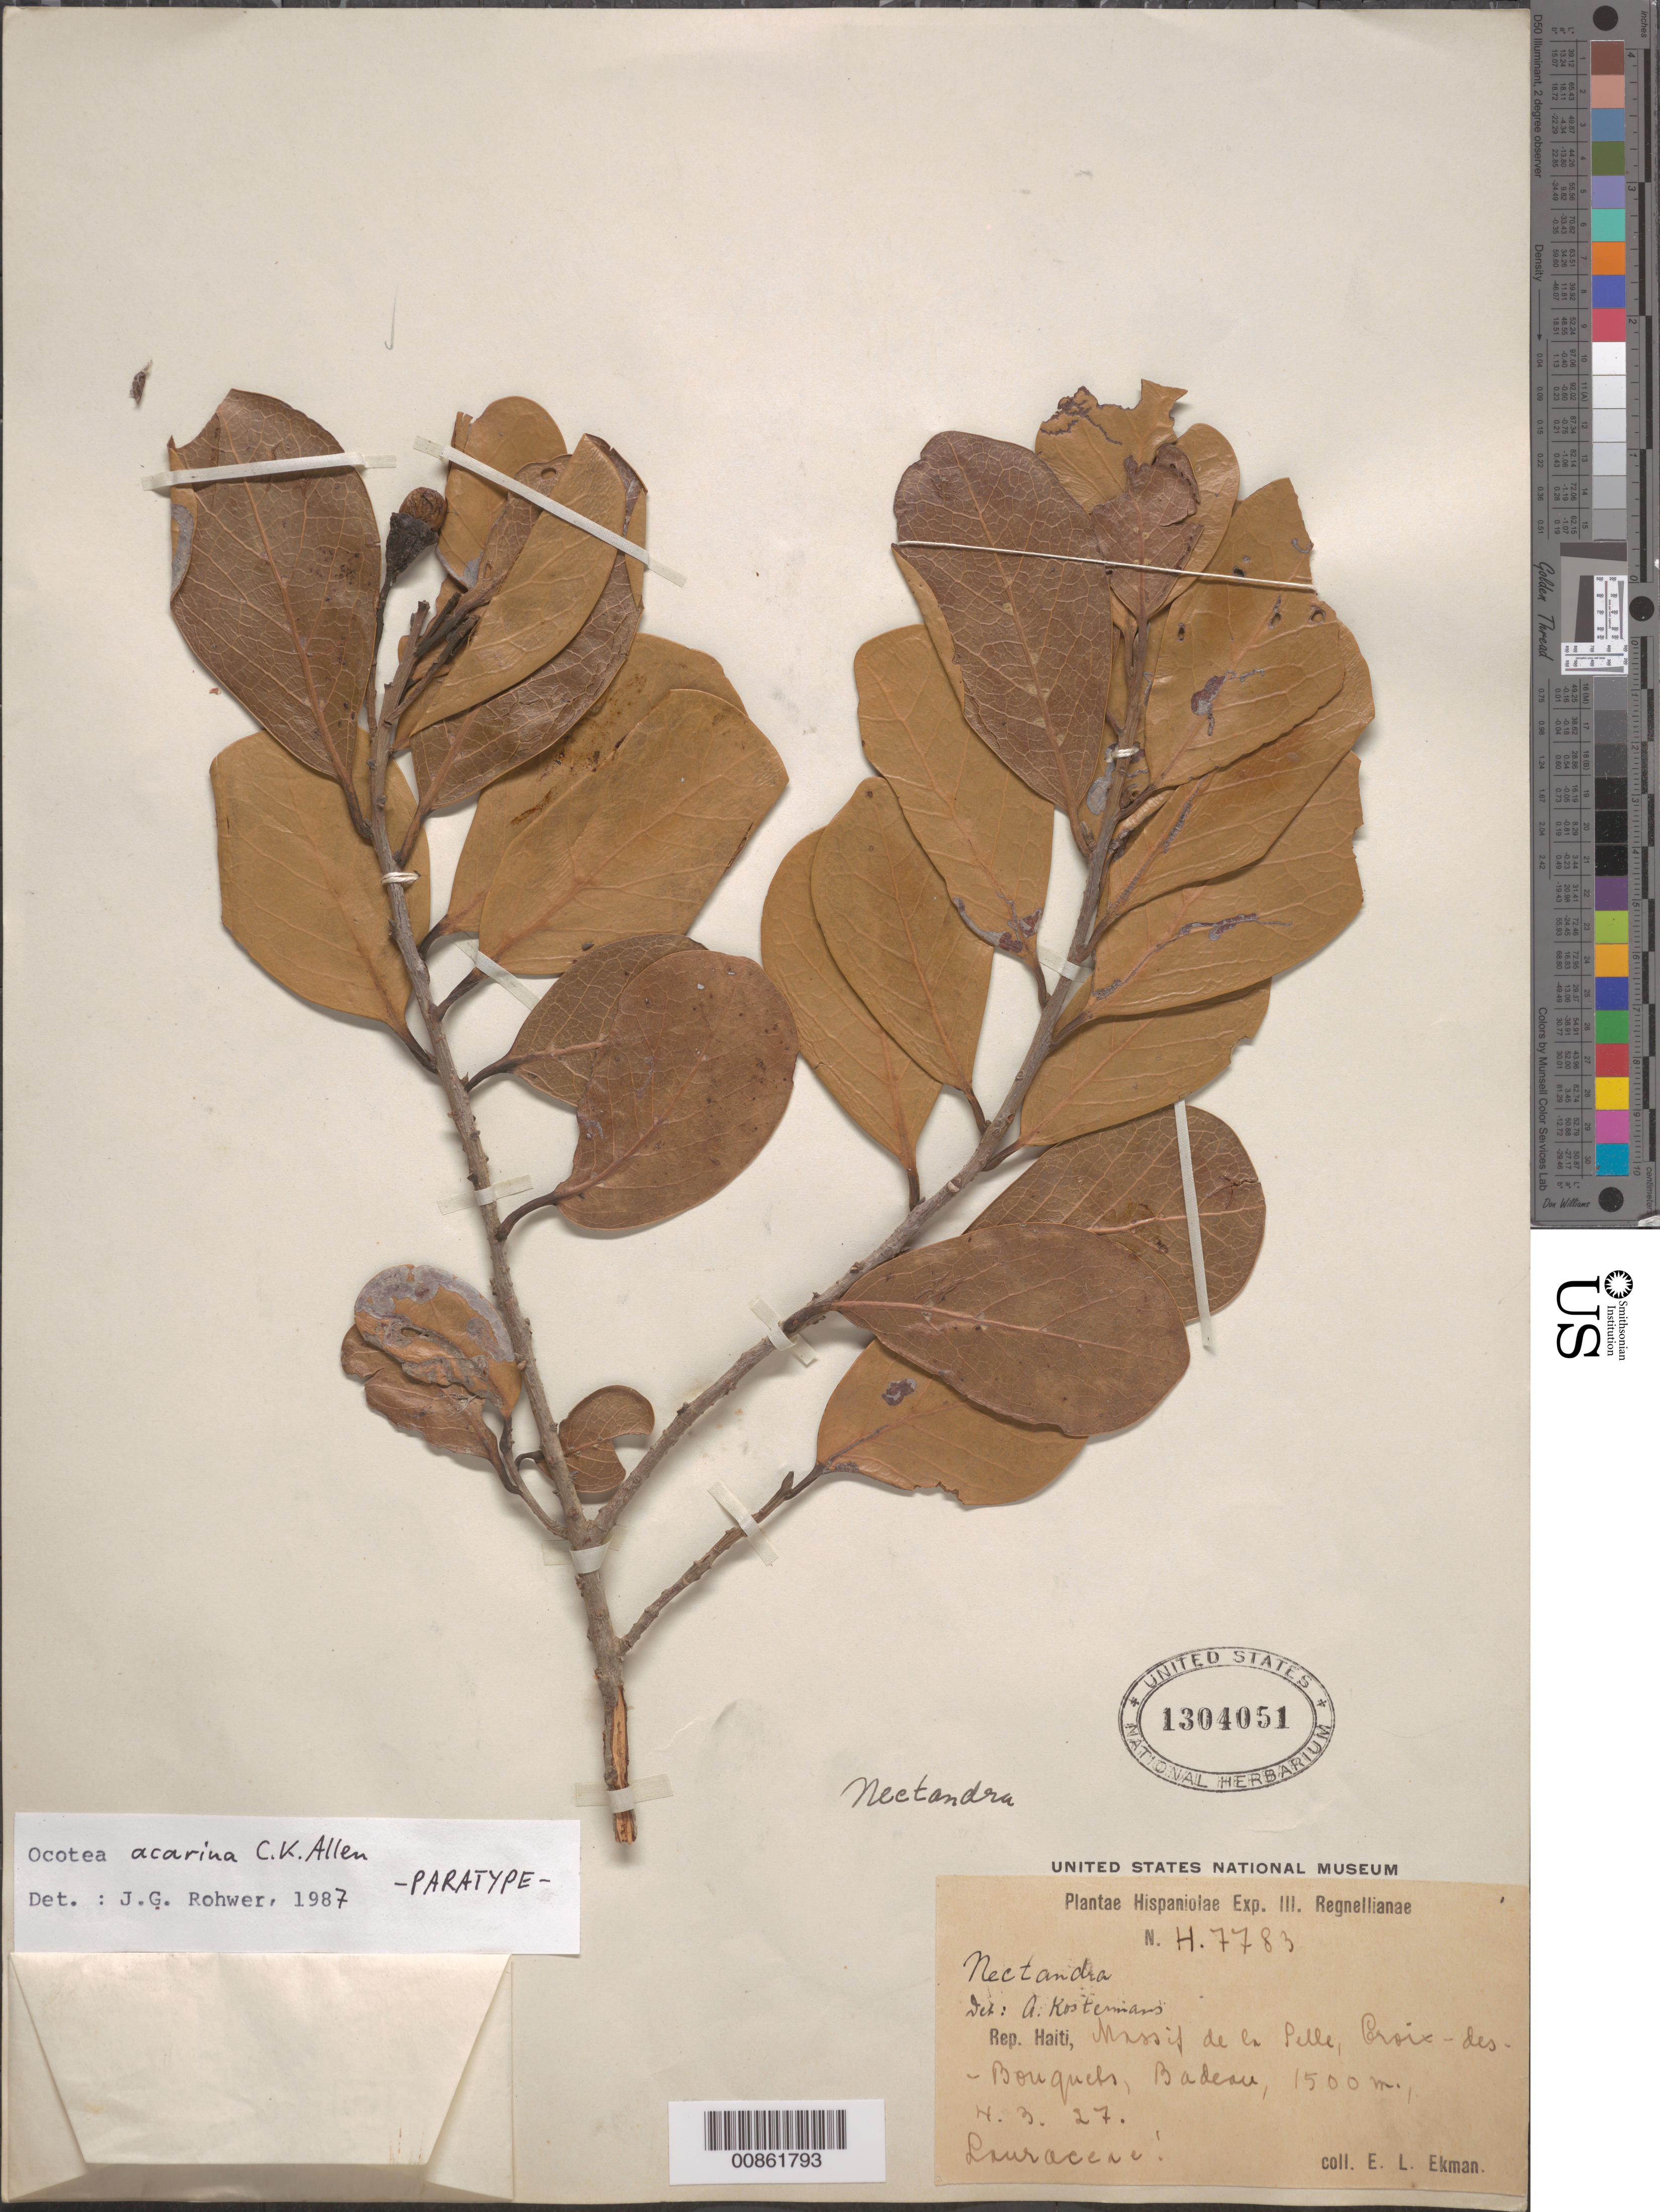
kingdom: Plantae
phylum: Tracheophyta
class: Magnoliopsida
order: Laurales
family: Lauraceae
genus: Ocotea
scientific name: Ocotea acarina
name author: C.K. Allen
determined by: Rohwer, J. G.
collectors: E. L. Ekman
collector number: H 7783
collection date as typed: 04 Mar 1927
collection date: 1927-03-04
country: Haiti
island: Hispaniola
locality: Massif de la Selle, Croix des Bouquets, Badeau.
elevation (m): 1500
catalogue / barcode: US 1304051